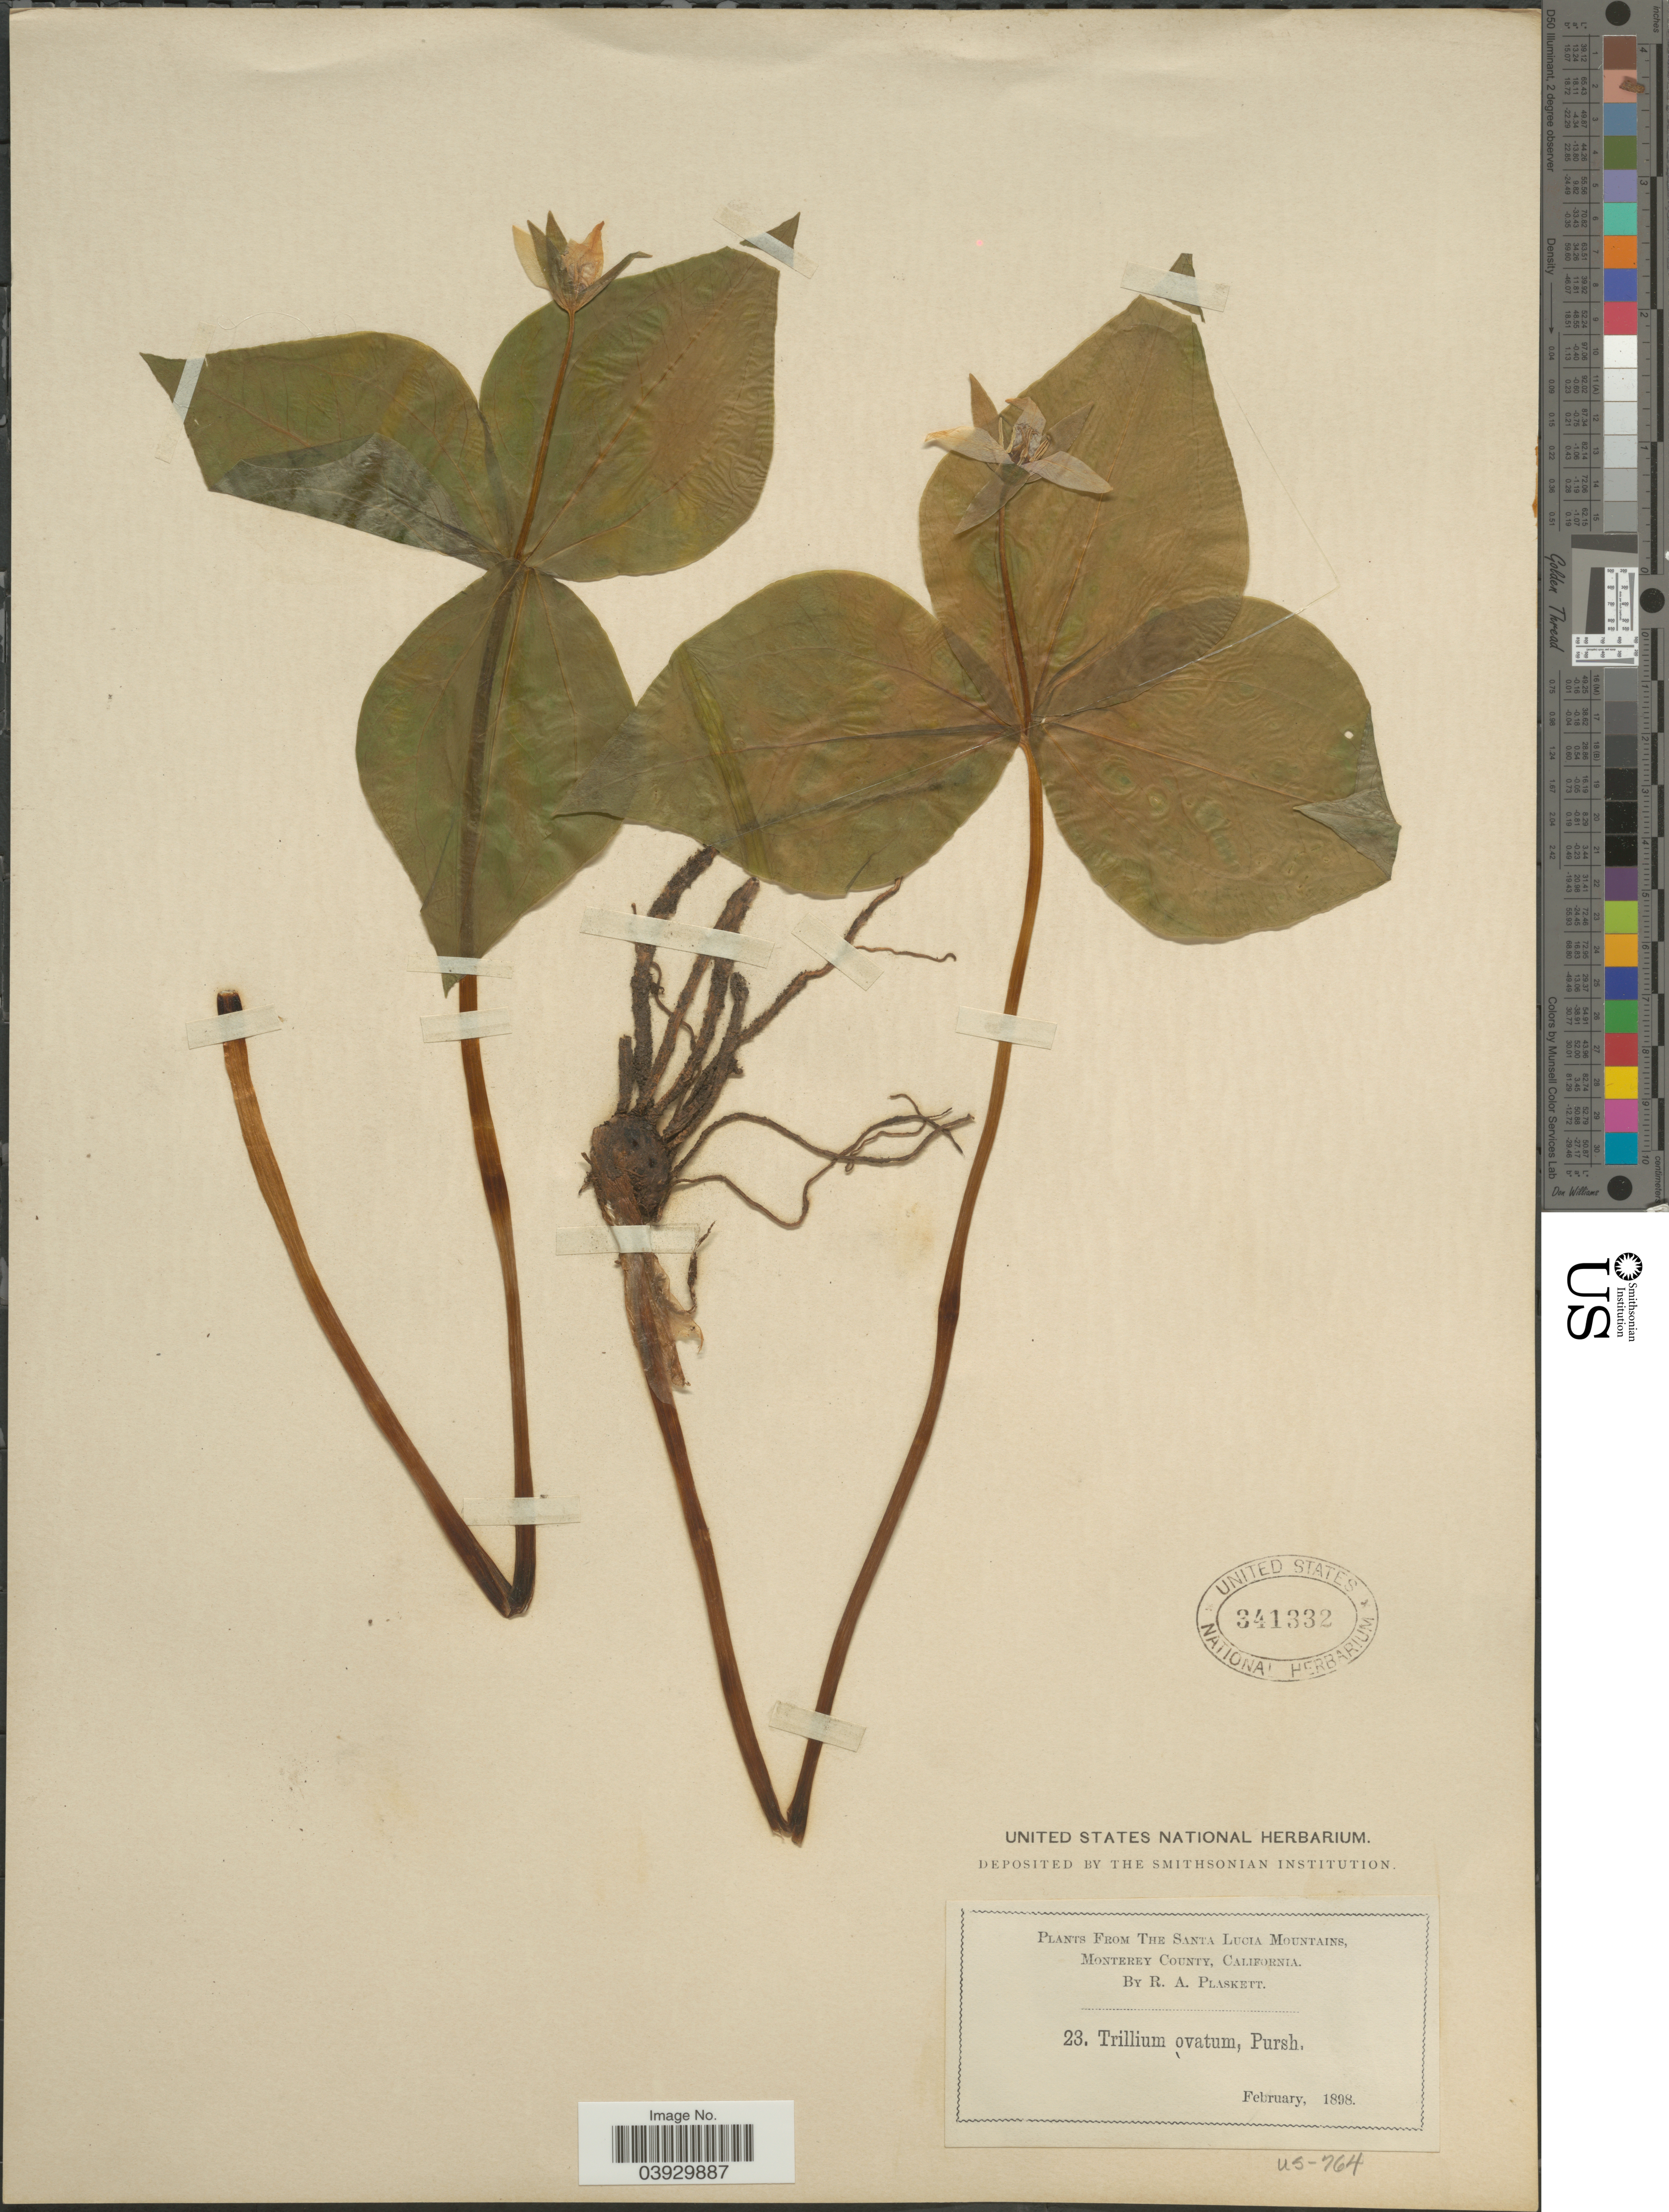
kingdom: Plantae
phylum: Tracheophyta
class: Liliopsida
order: Liliales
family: Melanthiaceae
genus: Trillium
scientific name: Trillium ovatum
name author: Pursh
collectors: R. Plaskett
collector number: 23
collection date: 1898-02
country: United States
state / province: California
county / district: Monterey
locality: The Santa Lucia Mountains, Monterey County.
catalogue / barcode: US 341332